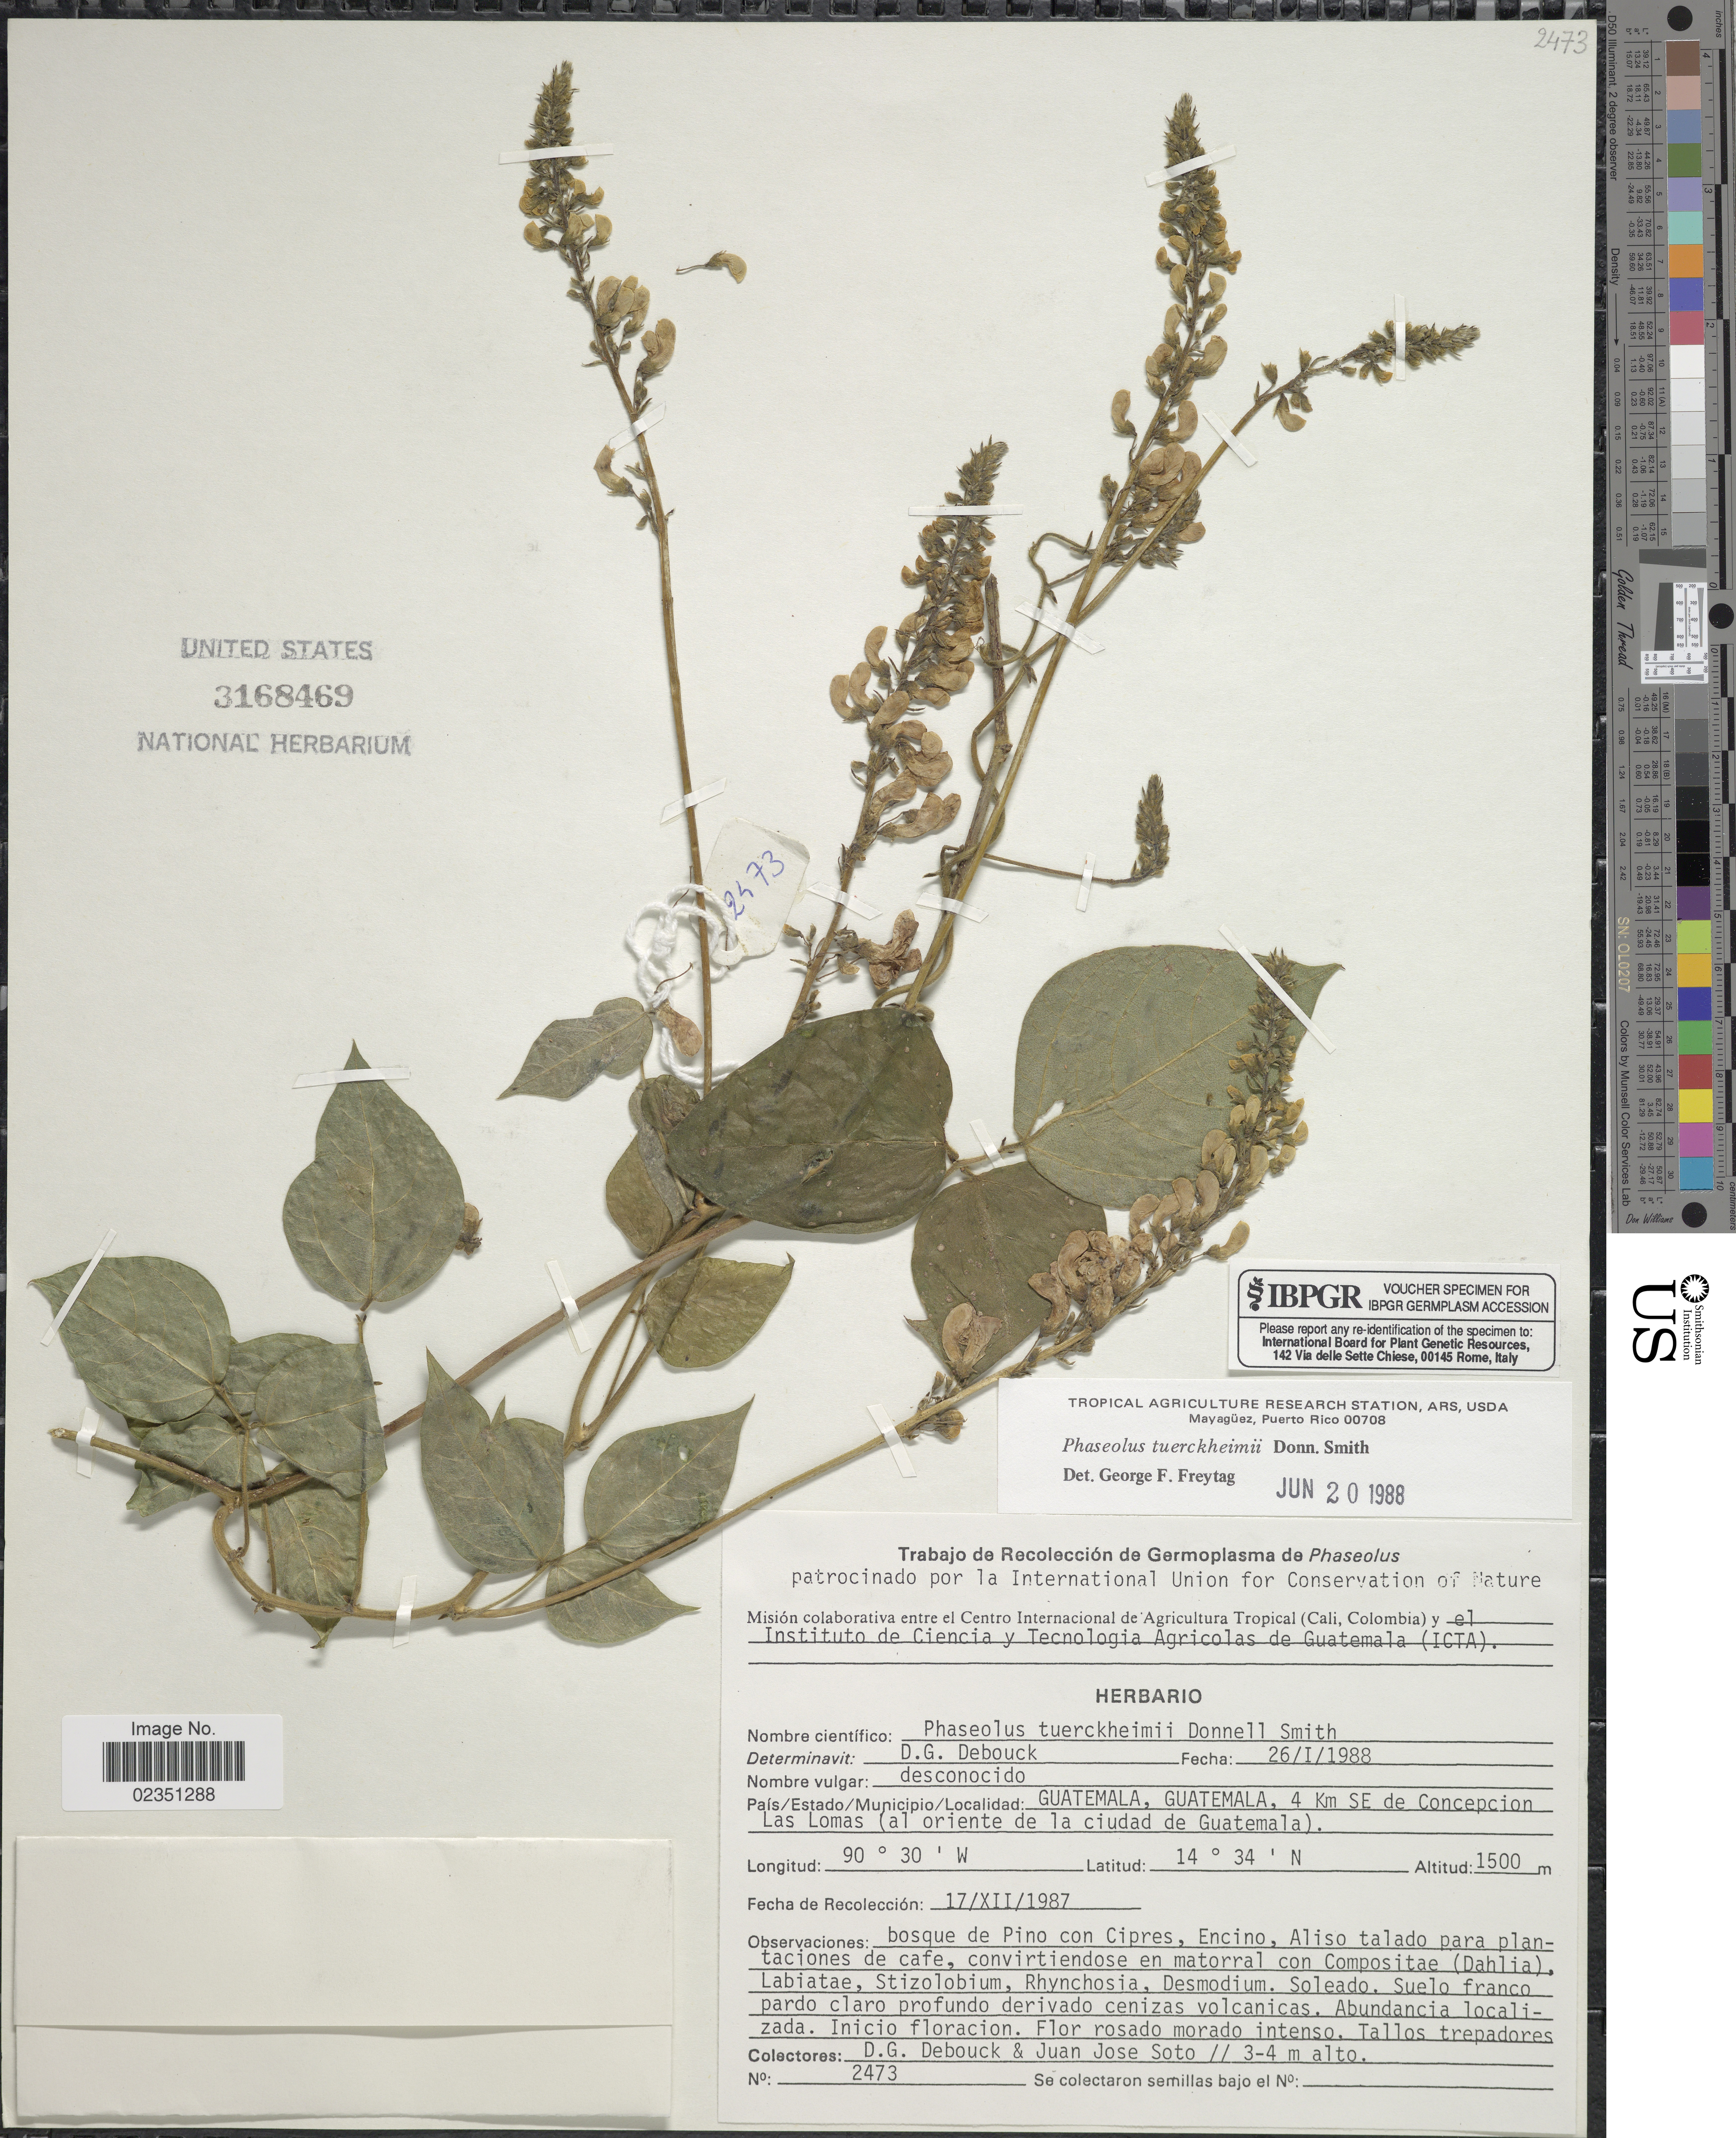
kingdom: Plantae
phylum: Tracheophyta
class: Magnoliopsida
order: Fabales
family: Fabaceae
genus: Phaseolus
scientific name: Phaseolus tuerckheimii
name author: Donn. Sm.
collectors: D. Debouck & J. Soto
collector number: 2473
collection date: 1987-12-17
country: Guatemala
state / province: Guatemala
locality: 4 Km SE de Concepcion Las Lomas (al oriente de la cuidad de Guatemala)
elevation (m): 1500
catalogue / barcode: US 3168469